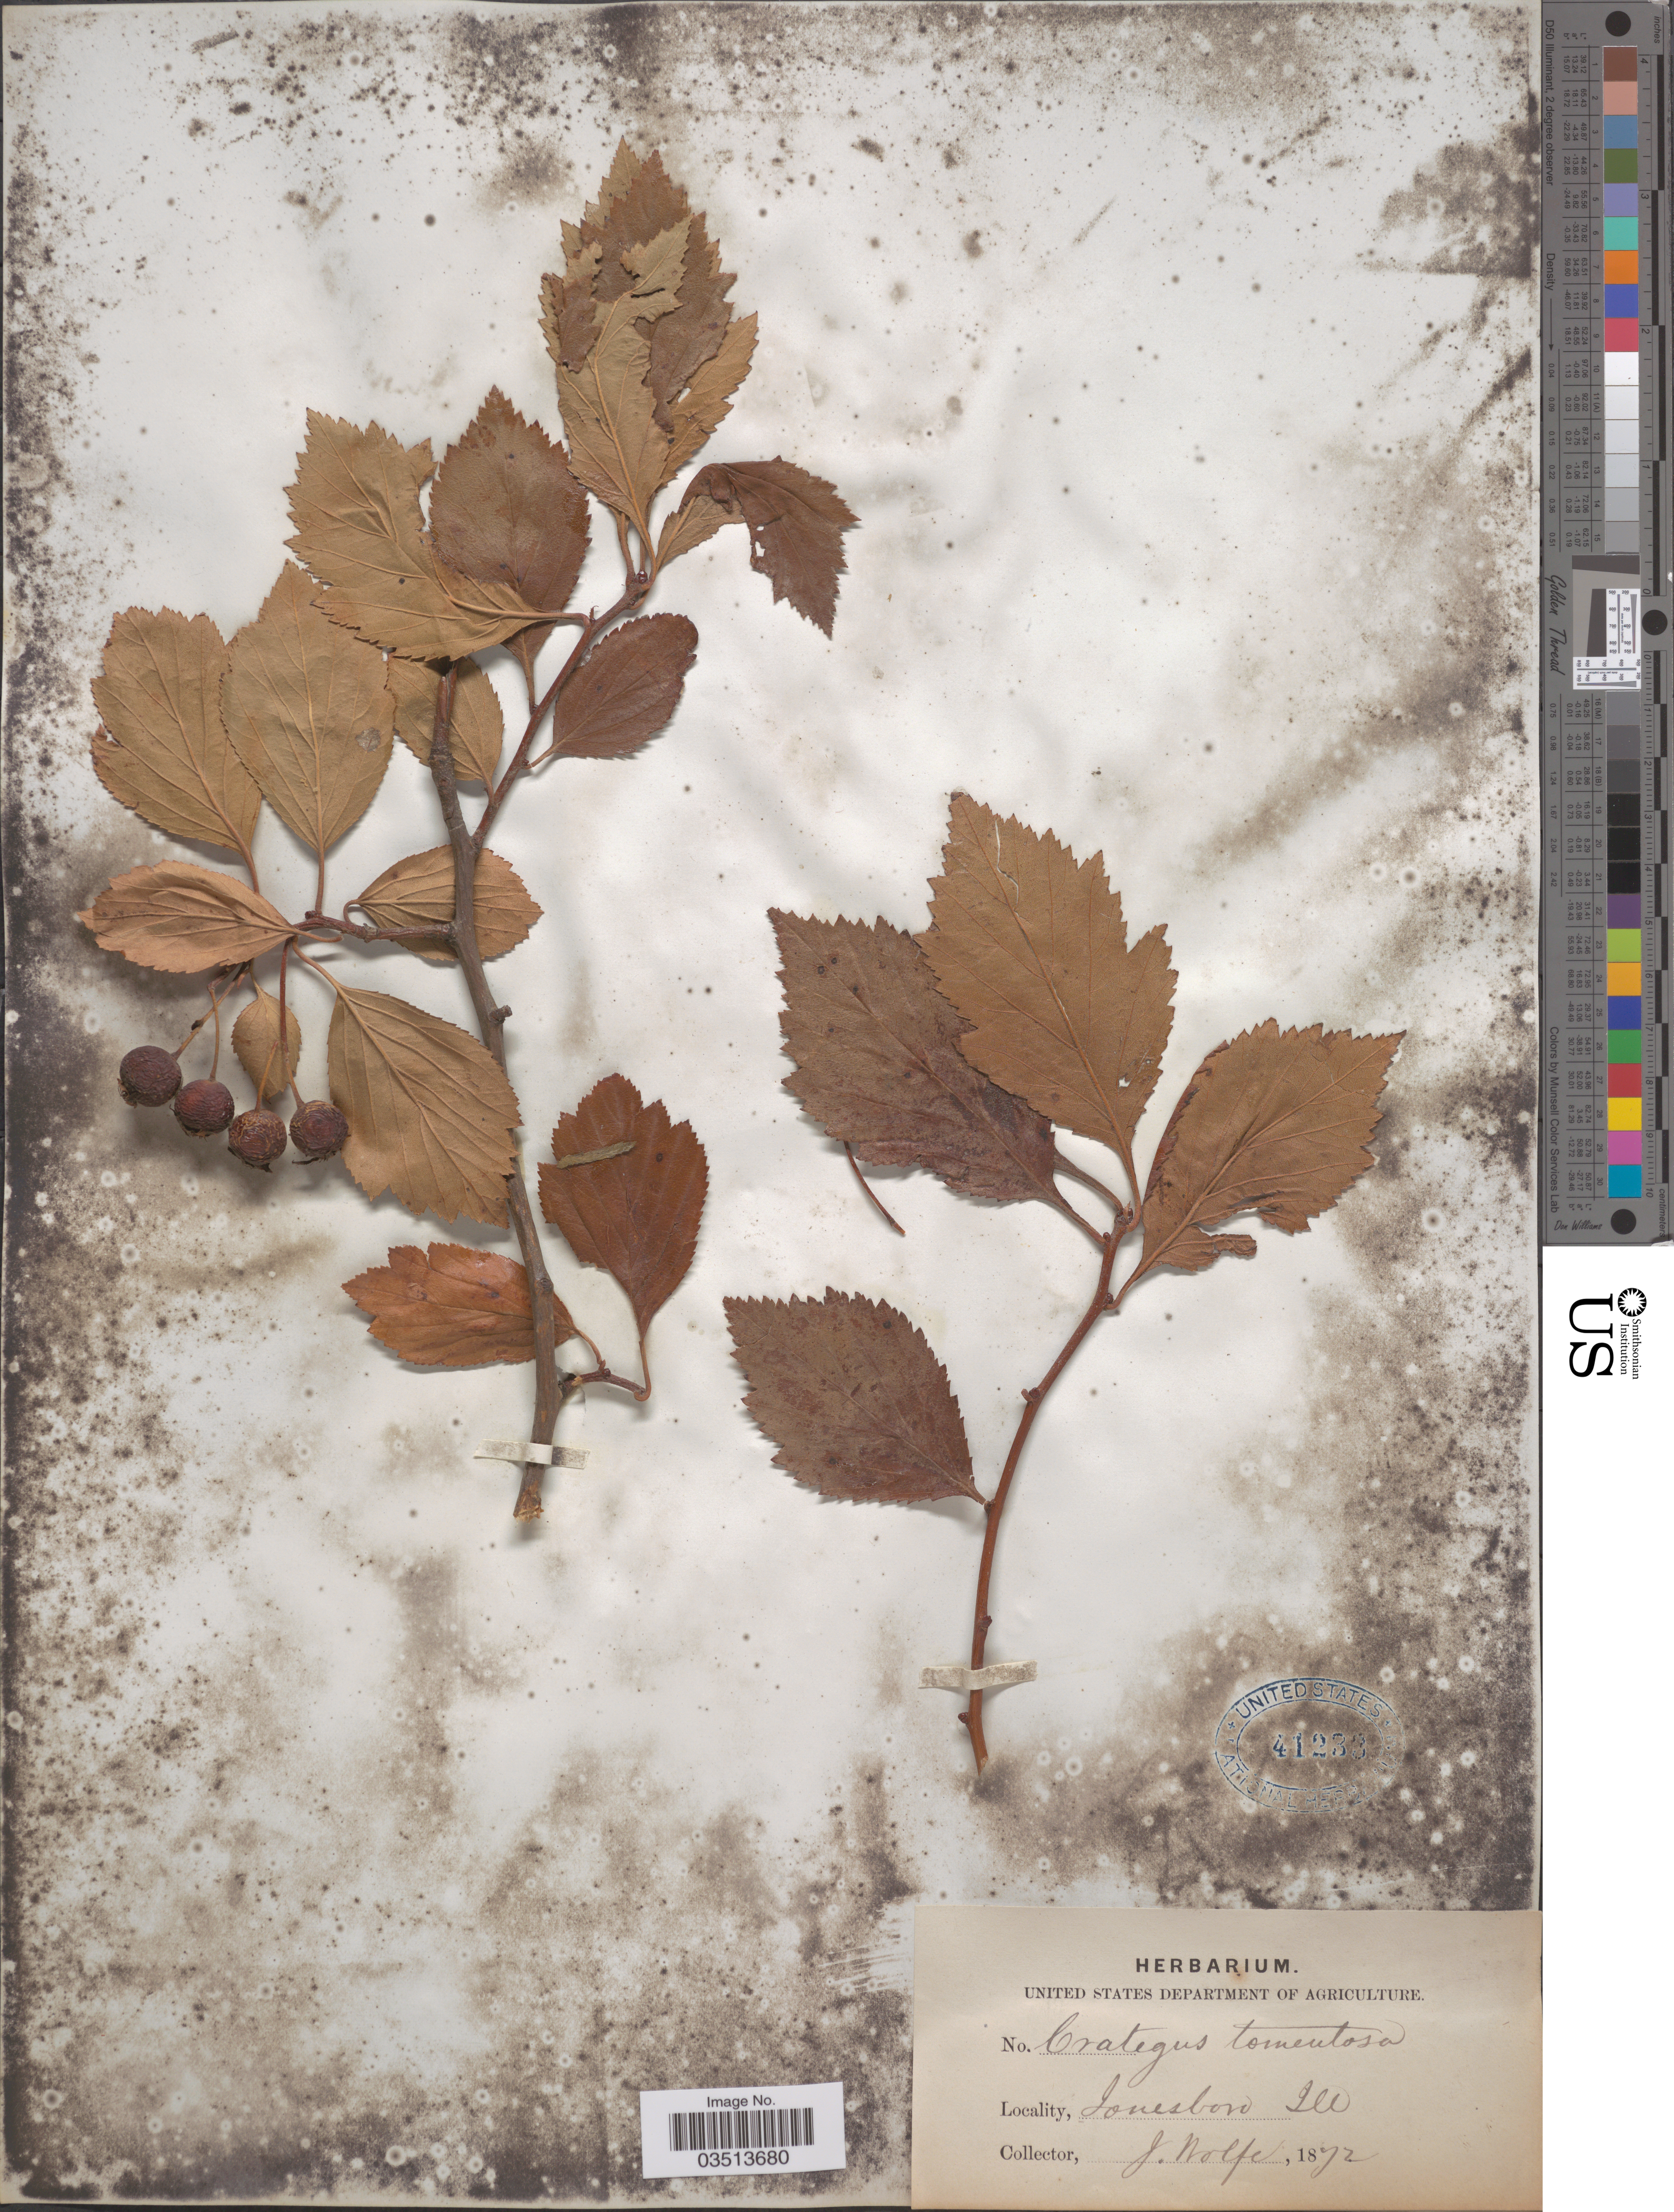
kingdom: Plantae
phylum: Tracheophyta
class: Magnoliopsida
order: Rosales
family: Rosaceae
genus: Crataegus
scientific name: Crataegus calpodendron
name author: (Ehrh.) Medik.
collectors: J. Wolfe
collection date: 1872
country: United States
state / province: Illinois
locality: Jonesboro.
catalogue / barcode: US 41233